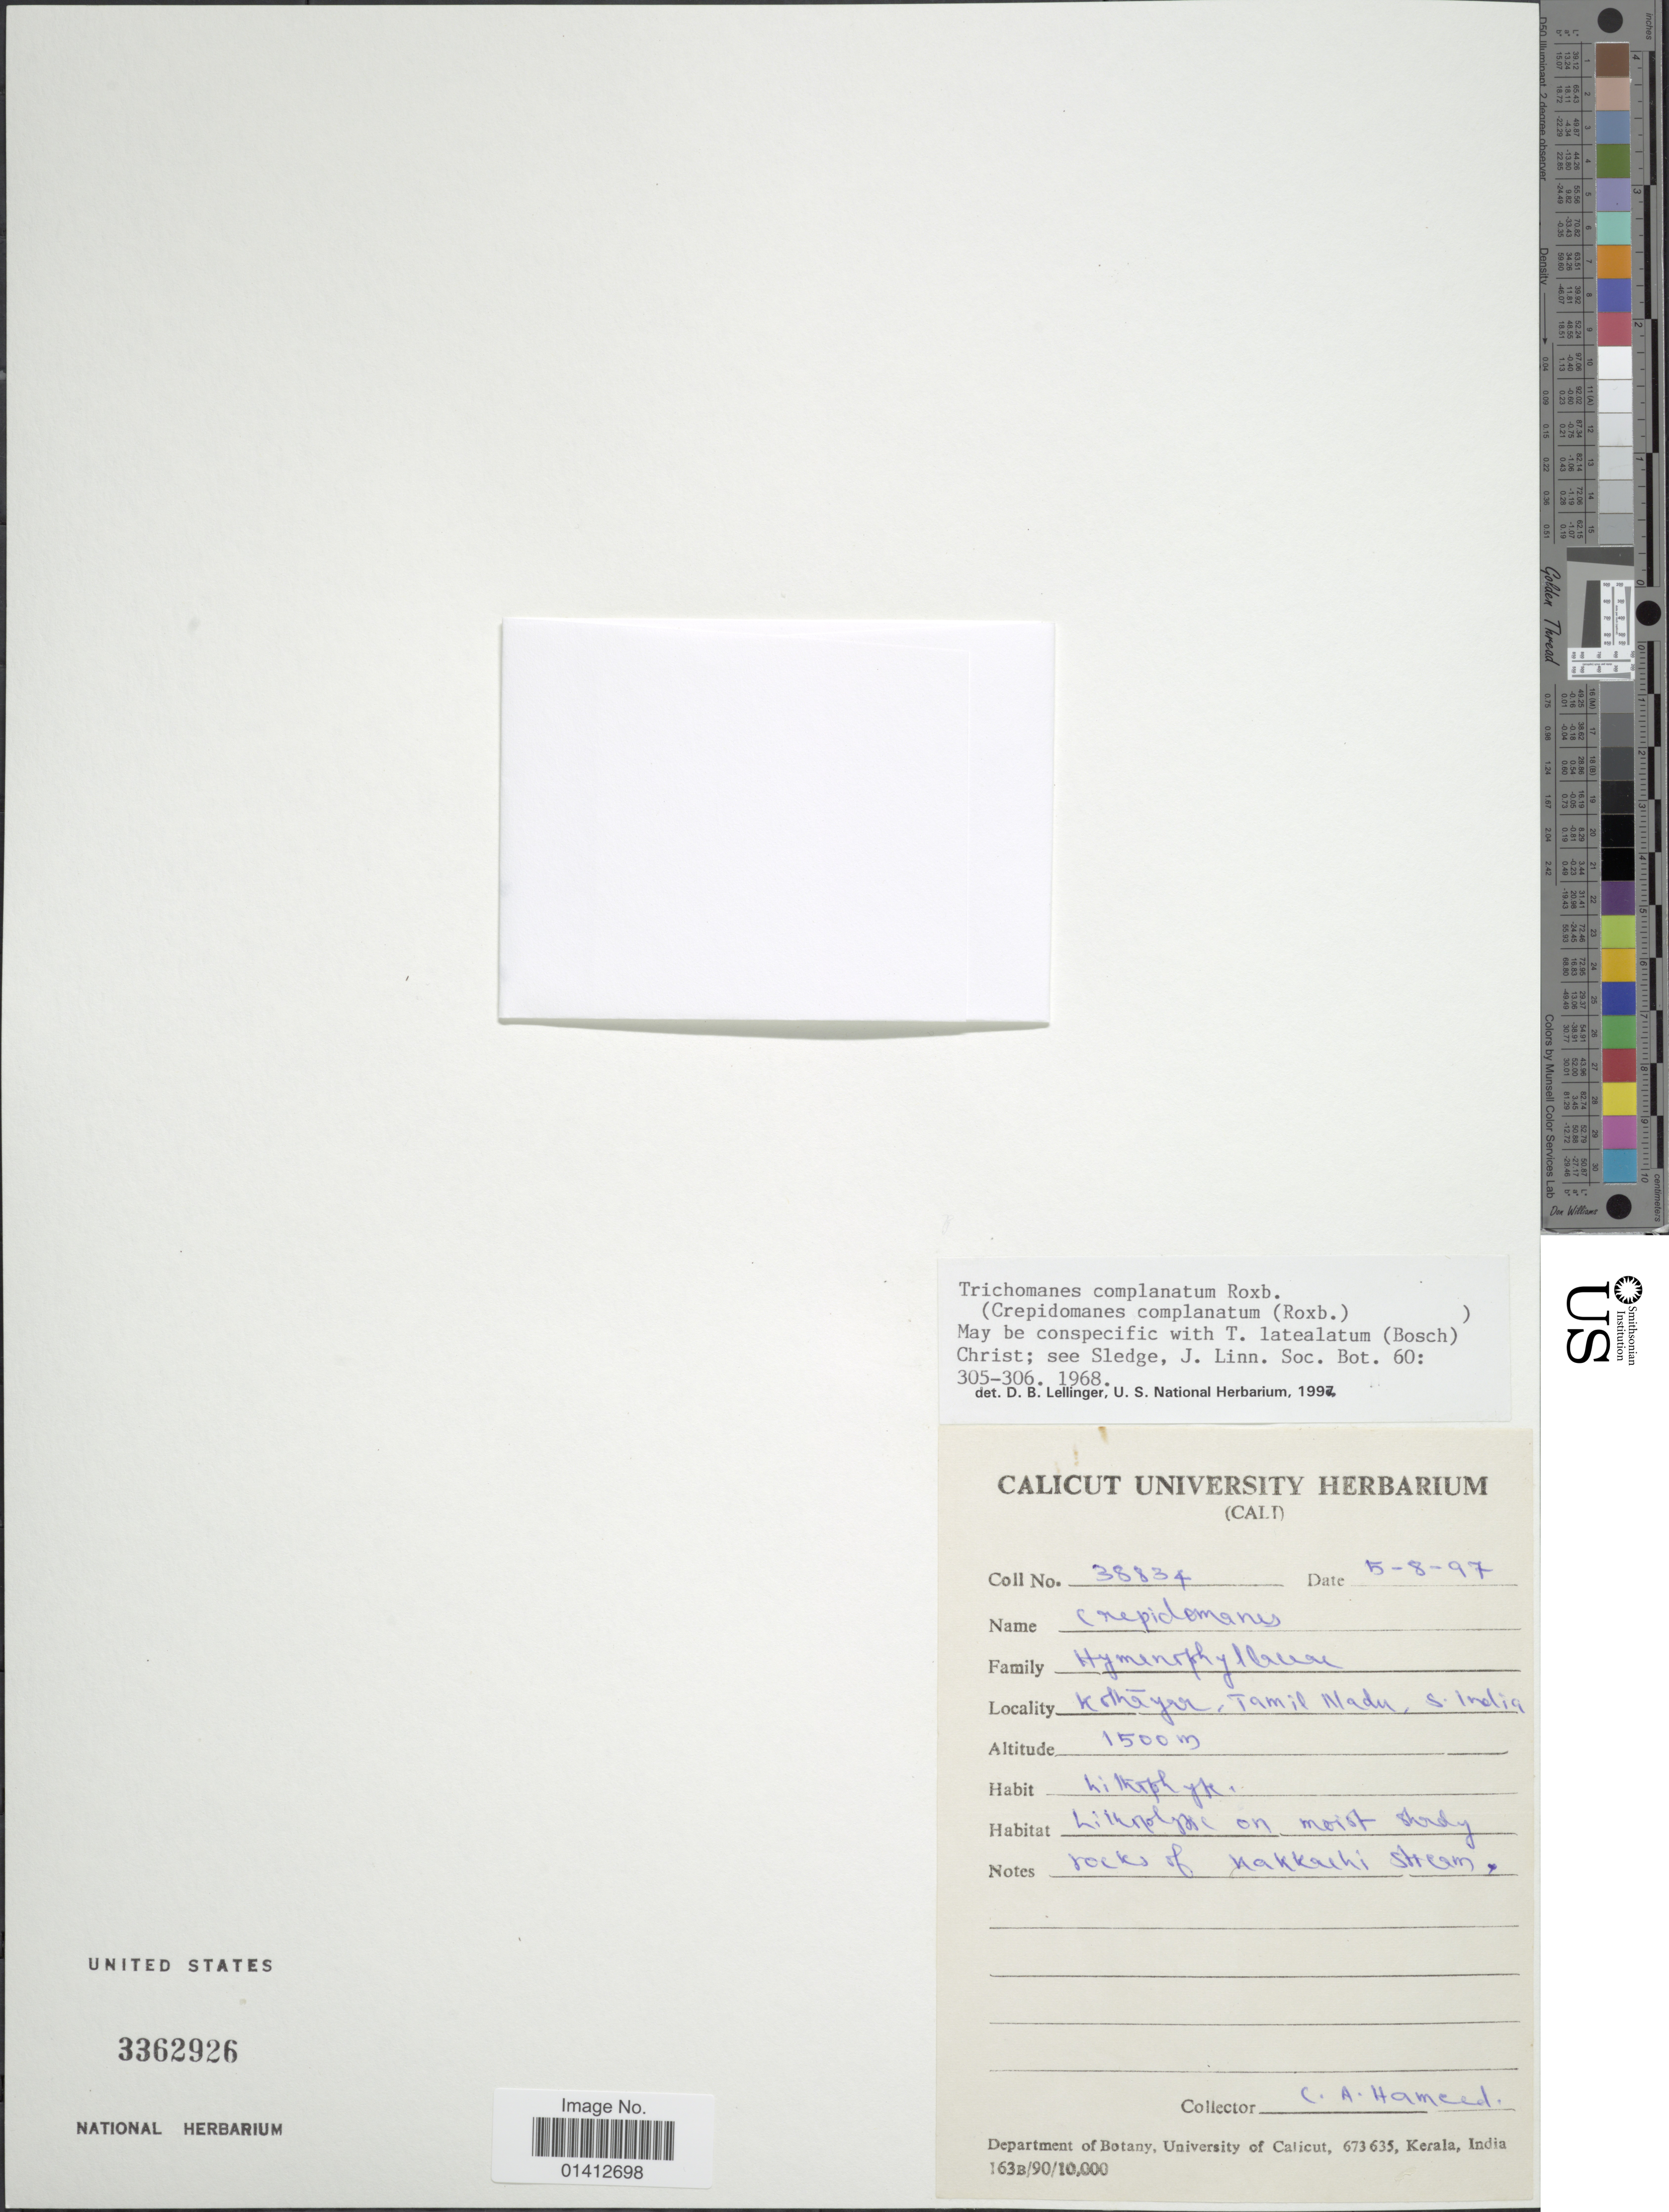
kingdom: Plantae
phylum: Tracheophyta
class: Polypodiopsida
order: Hymenophyllales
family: Hymenophyllaceae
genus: Crepidomanes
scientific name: Crepidomanes campanulatum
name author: (Roxb.) Panigrahi & Singh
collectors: C. Hamud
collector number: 38834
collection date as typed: Transcribed d/m/y: 5/8/97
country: India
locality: Kothayar, Tamil Nadu, S.India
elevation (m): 1500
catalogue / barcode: US 3362926